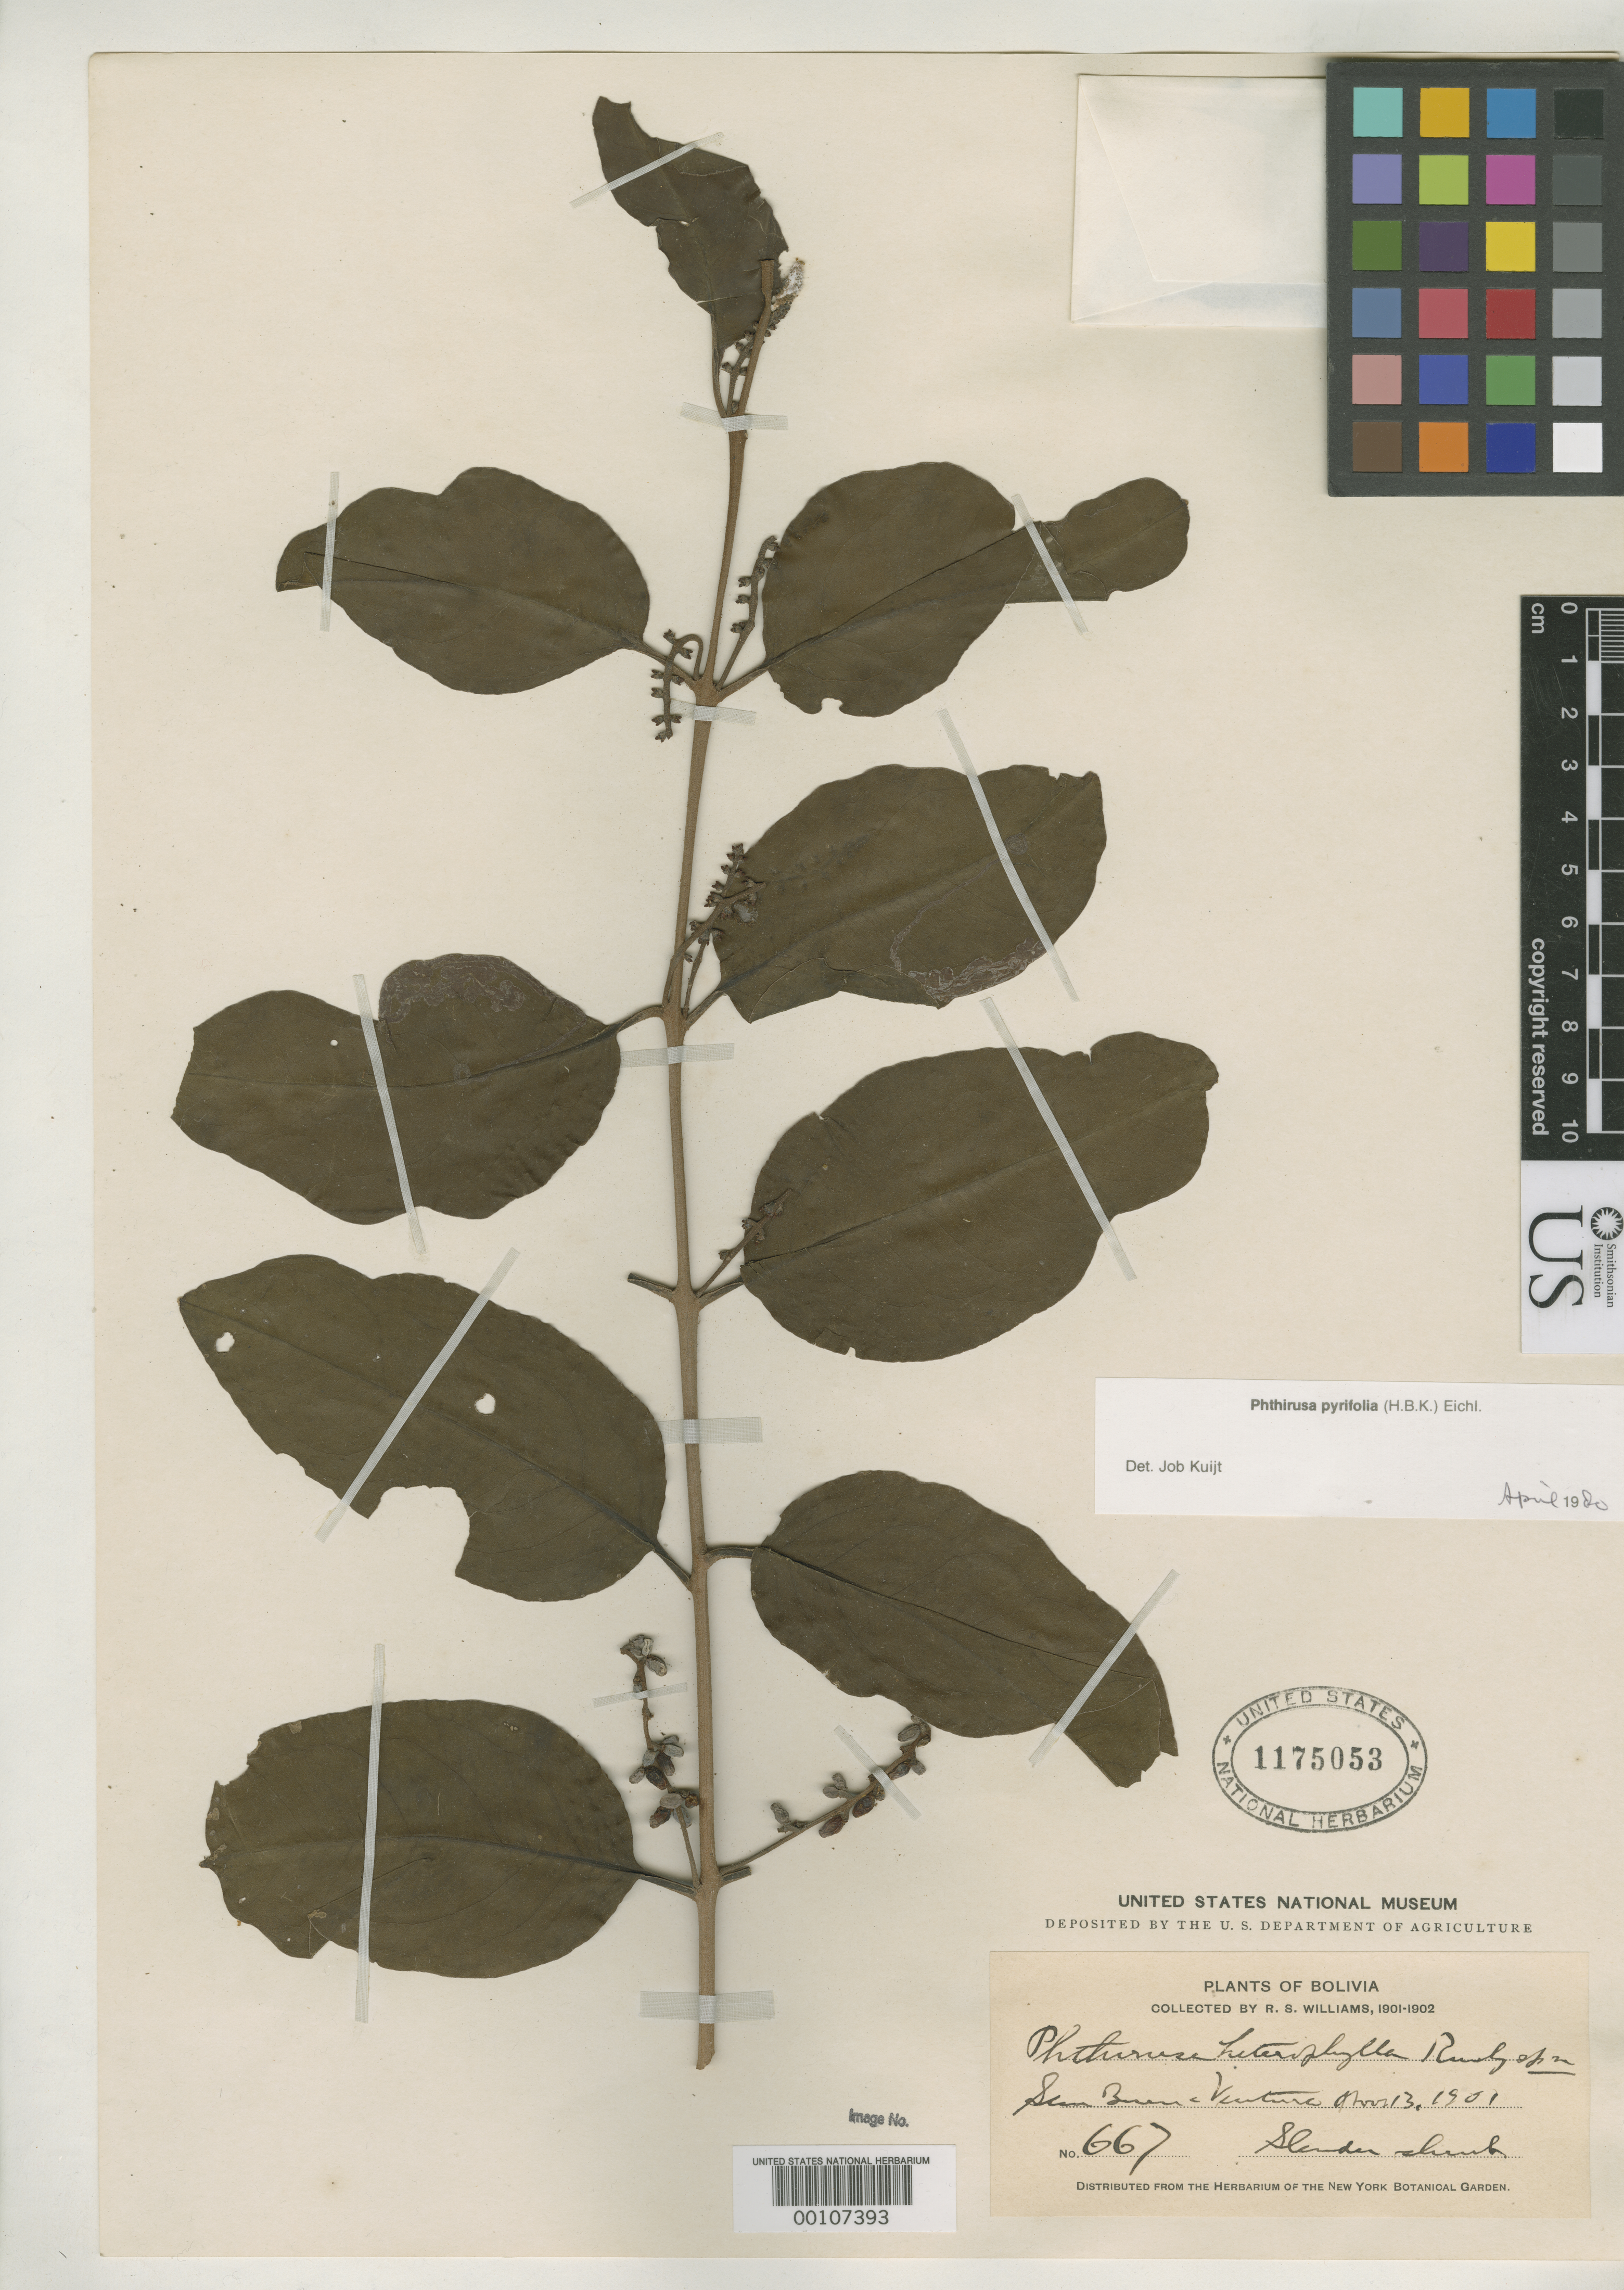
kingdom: Plantae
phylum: Tracheophyta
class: Magnoliopsida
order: Santalales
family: Loranthaceae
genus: Phthirusa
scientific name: Phthirusa heterophylla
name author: Rusby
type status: Isotype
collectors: R. S. Williams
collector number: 667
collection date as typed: Nov, 13, 1901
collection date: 1901-11-13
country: Bolivia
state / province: La Paz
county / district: Iturralde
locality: San Buena Ventura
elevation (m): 427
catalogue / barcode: US 1175053